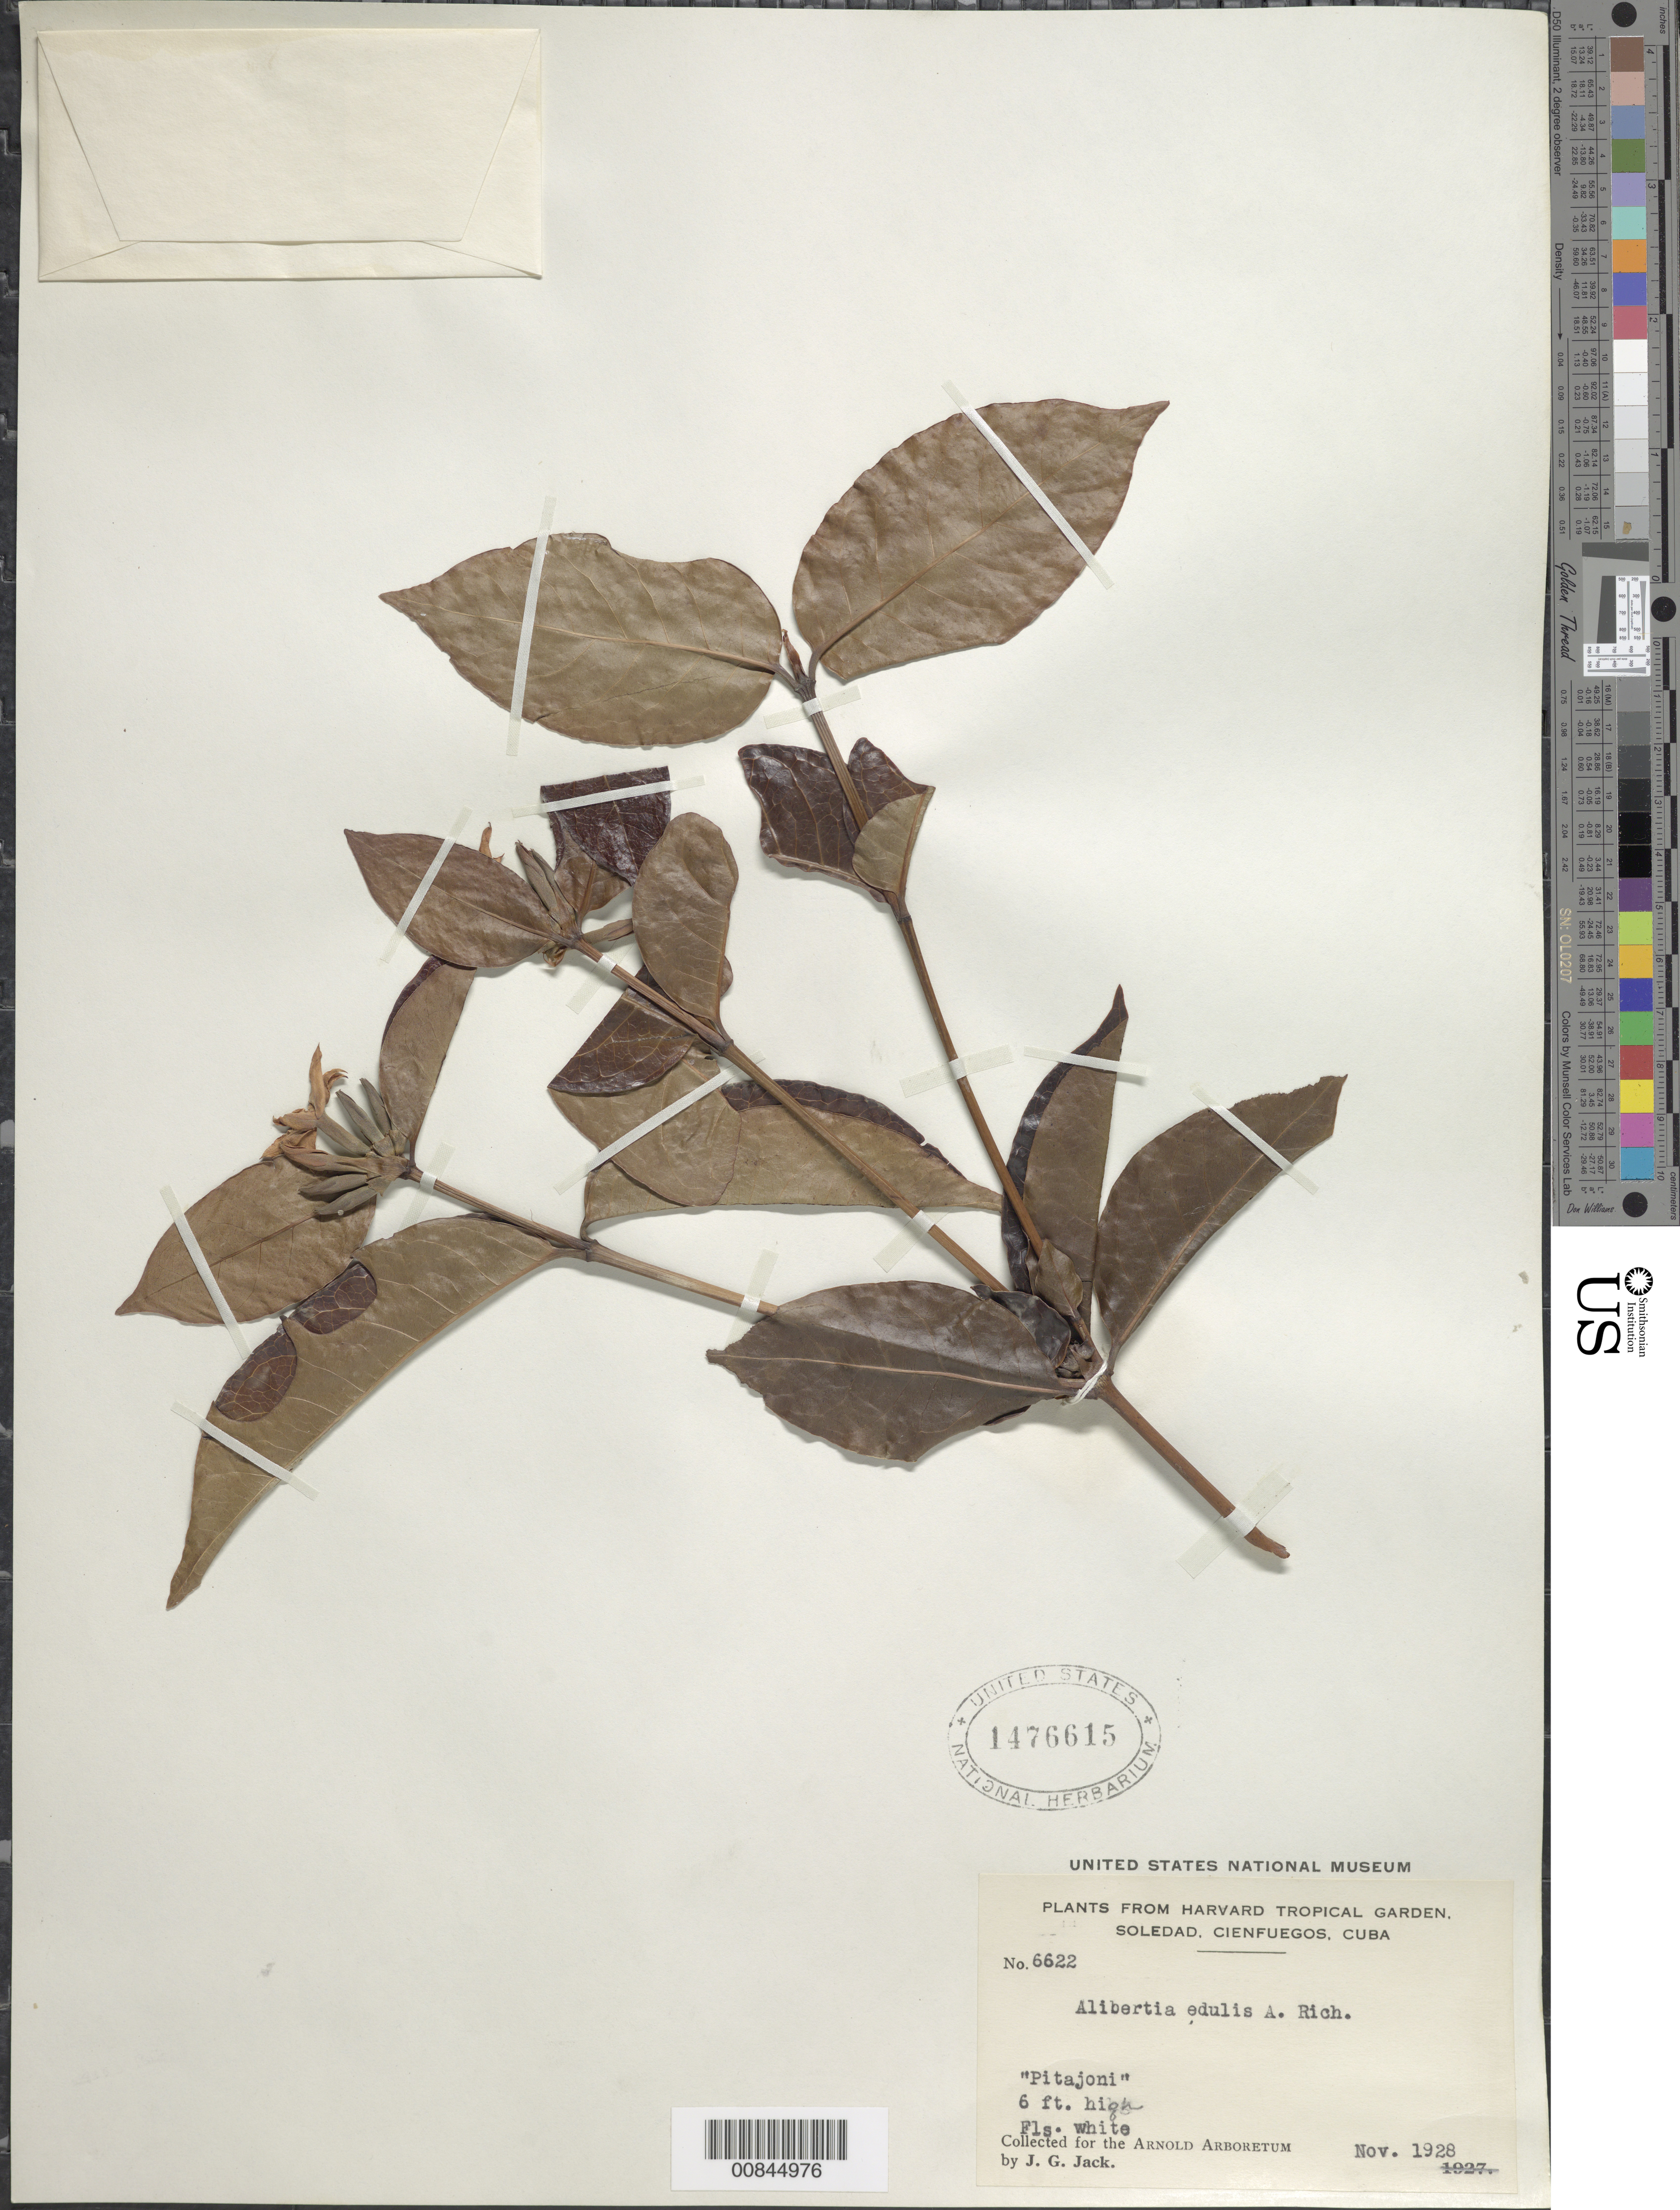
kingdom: Plantae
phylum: Tracheophyta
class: Magnoliopsida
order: Gentianales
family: Rubiaceae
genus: Alibertia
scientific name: Alibertia edulis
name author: (Rich.) A. Rich. ex DC.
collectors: J. G. Jack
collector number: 6622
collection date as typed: Nov 1928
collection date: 1928-11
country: Cuba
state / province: Cienfuegos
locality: Soledad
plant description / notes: Common name: Pitajoni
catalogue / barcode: US 1476615